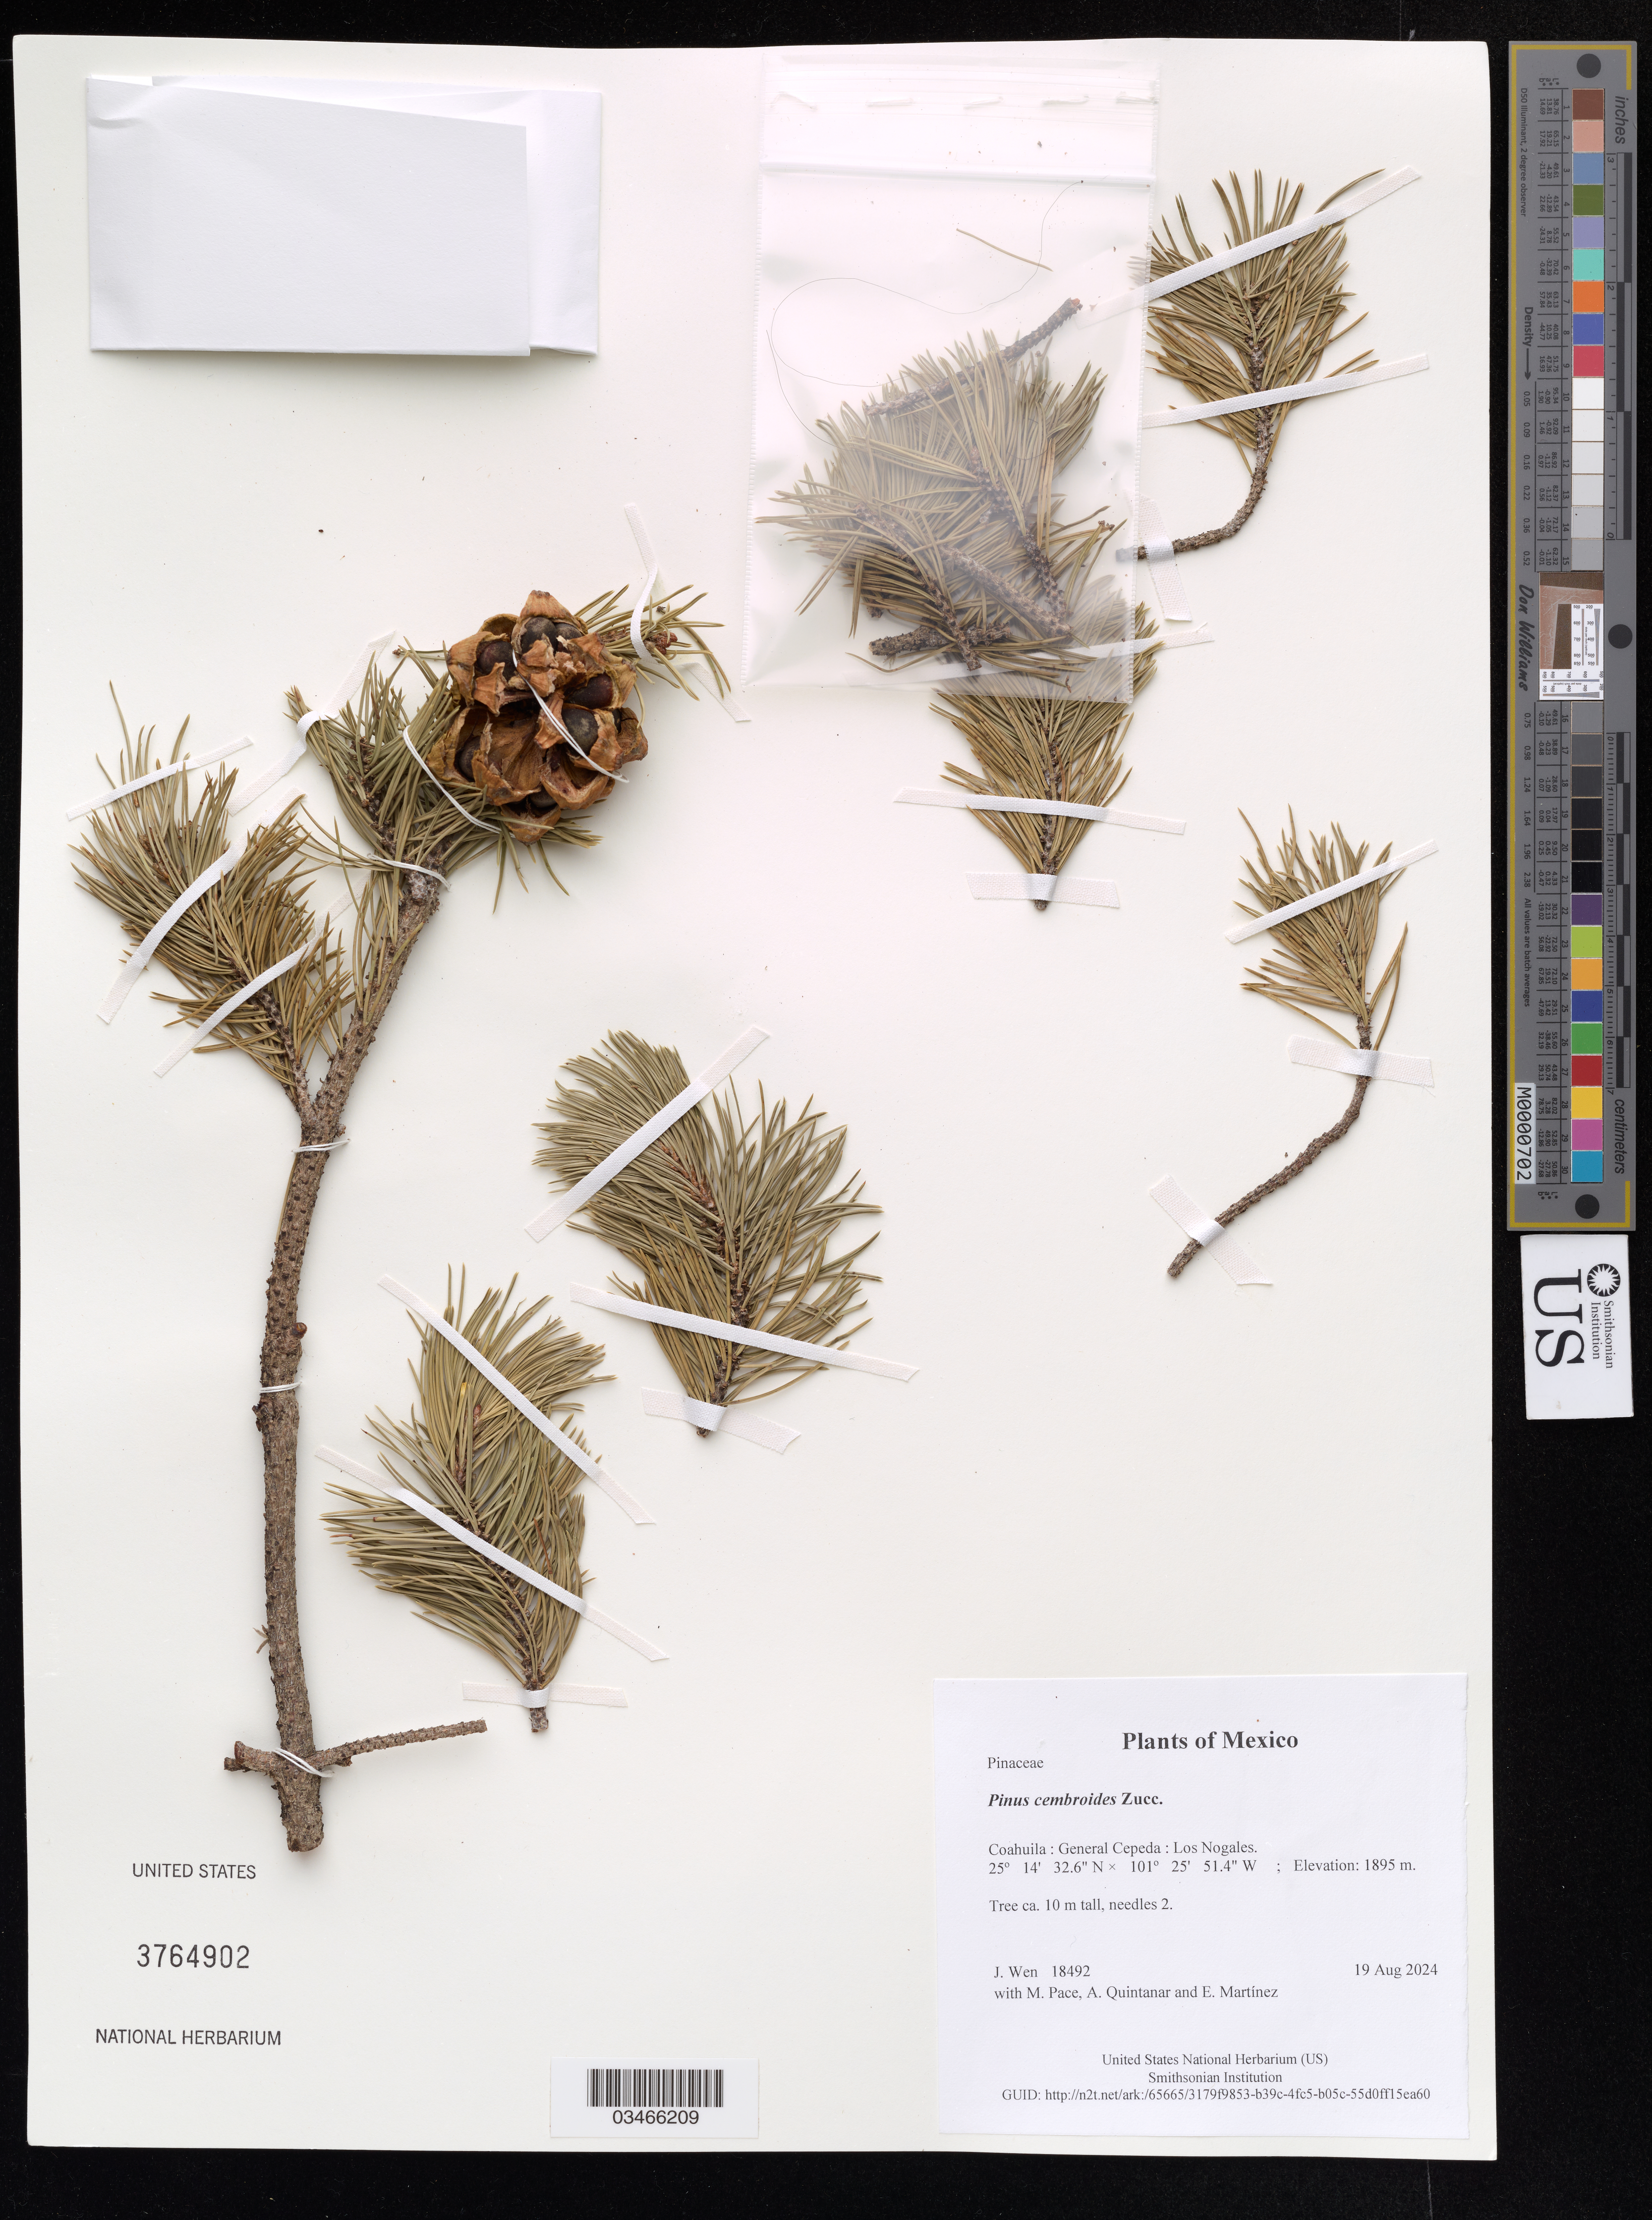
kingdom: Plantae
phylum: Tracheophyta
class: Pinopsida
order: Pinales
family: Pinaceae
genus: Pinus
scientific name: Pinus cembroides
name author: Zucc.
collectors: J. Wen, M. Pace, A. Quintanar & E. Martinez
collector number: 18492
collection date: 2024-08-19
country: Mexico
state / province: Coahuila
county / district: General Cepeda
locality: Los Nogales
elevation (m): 1895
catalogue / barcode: US 3764902